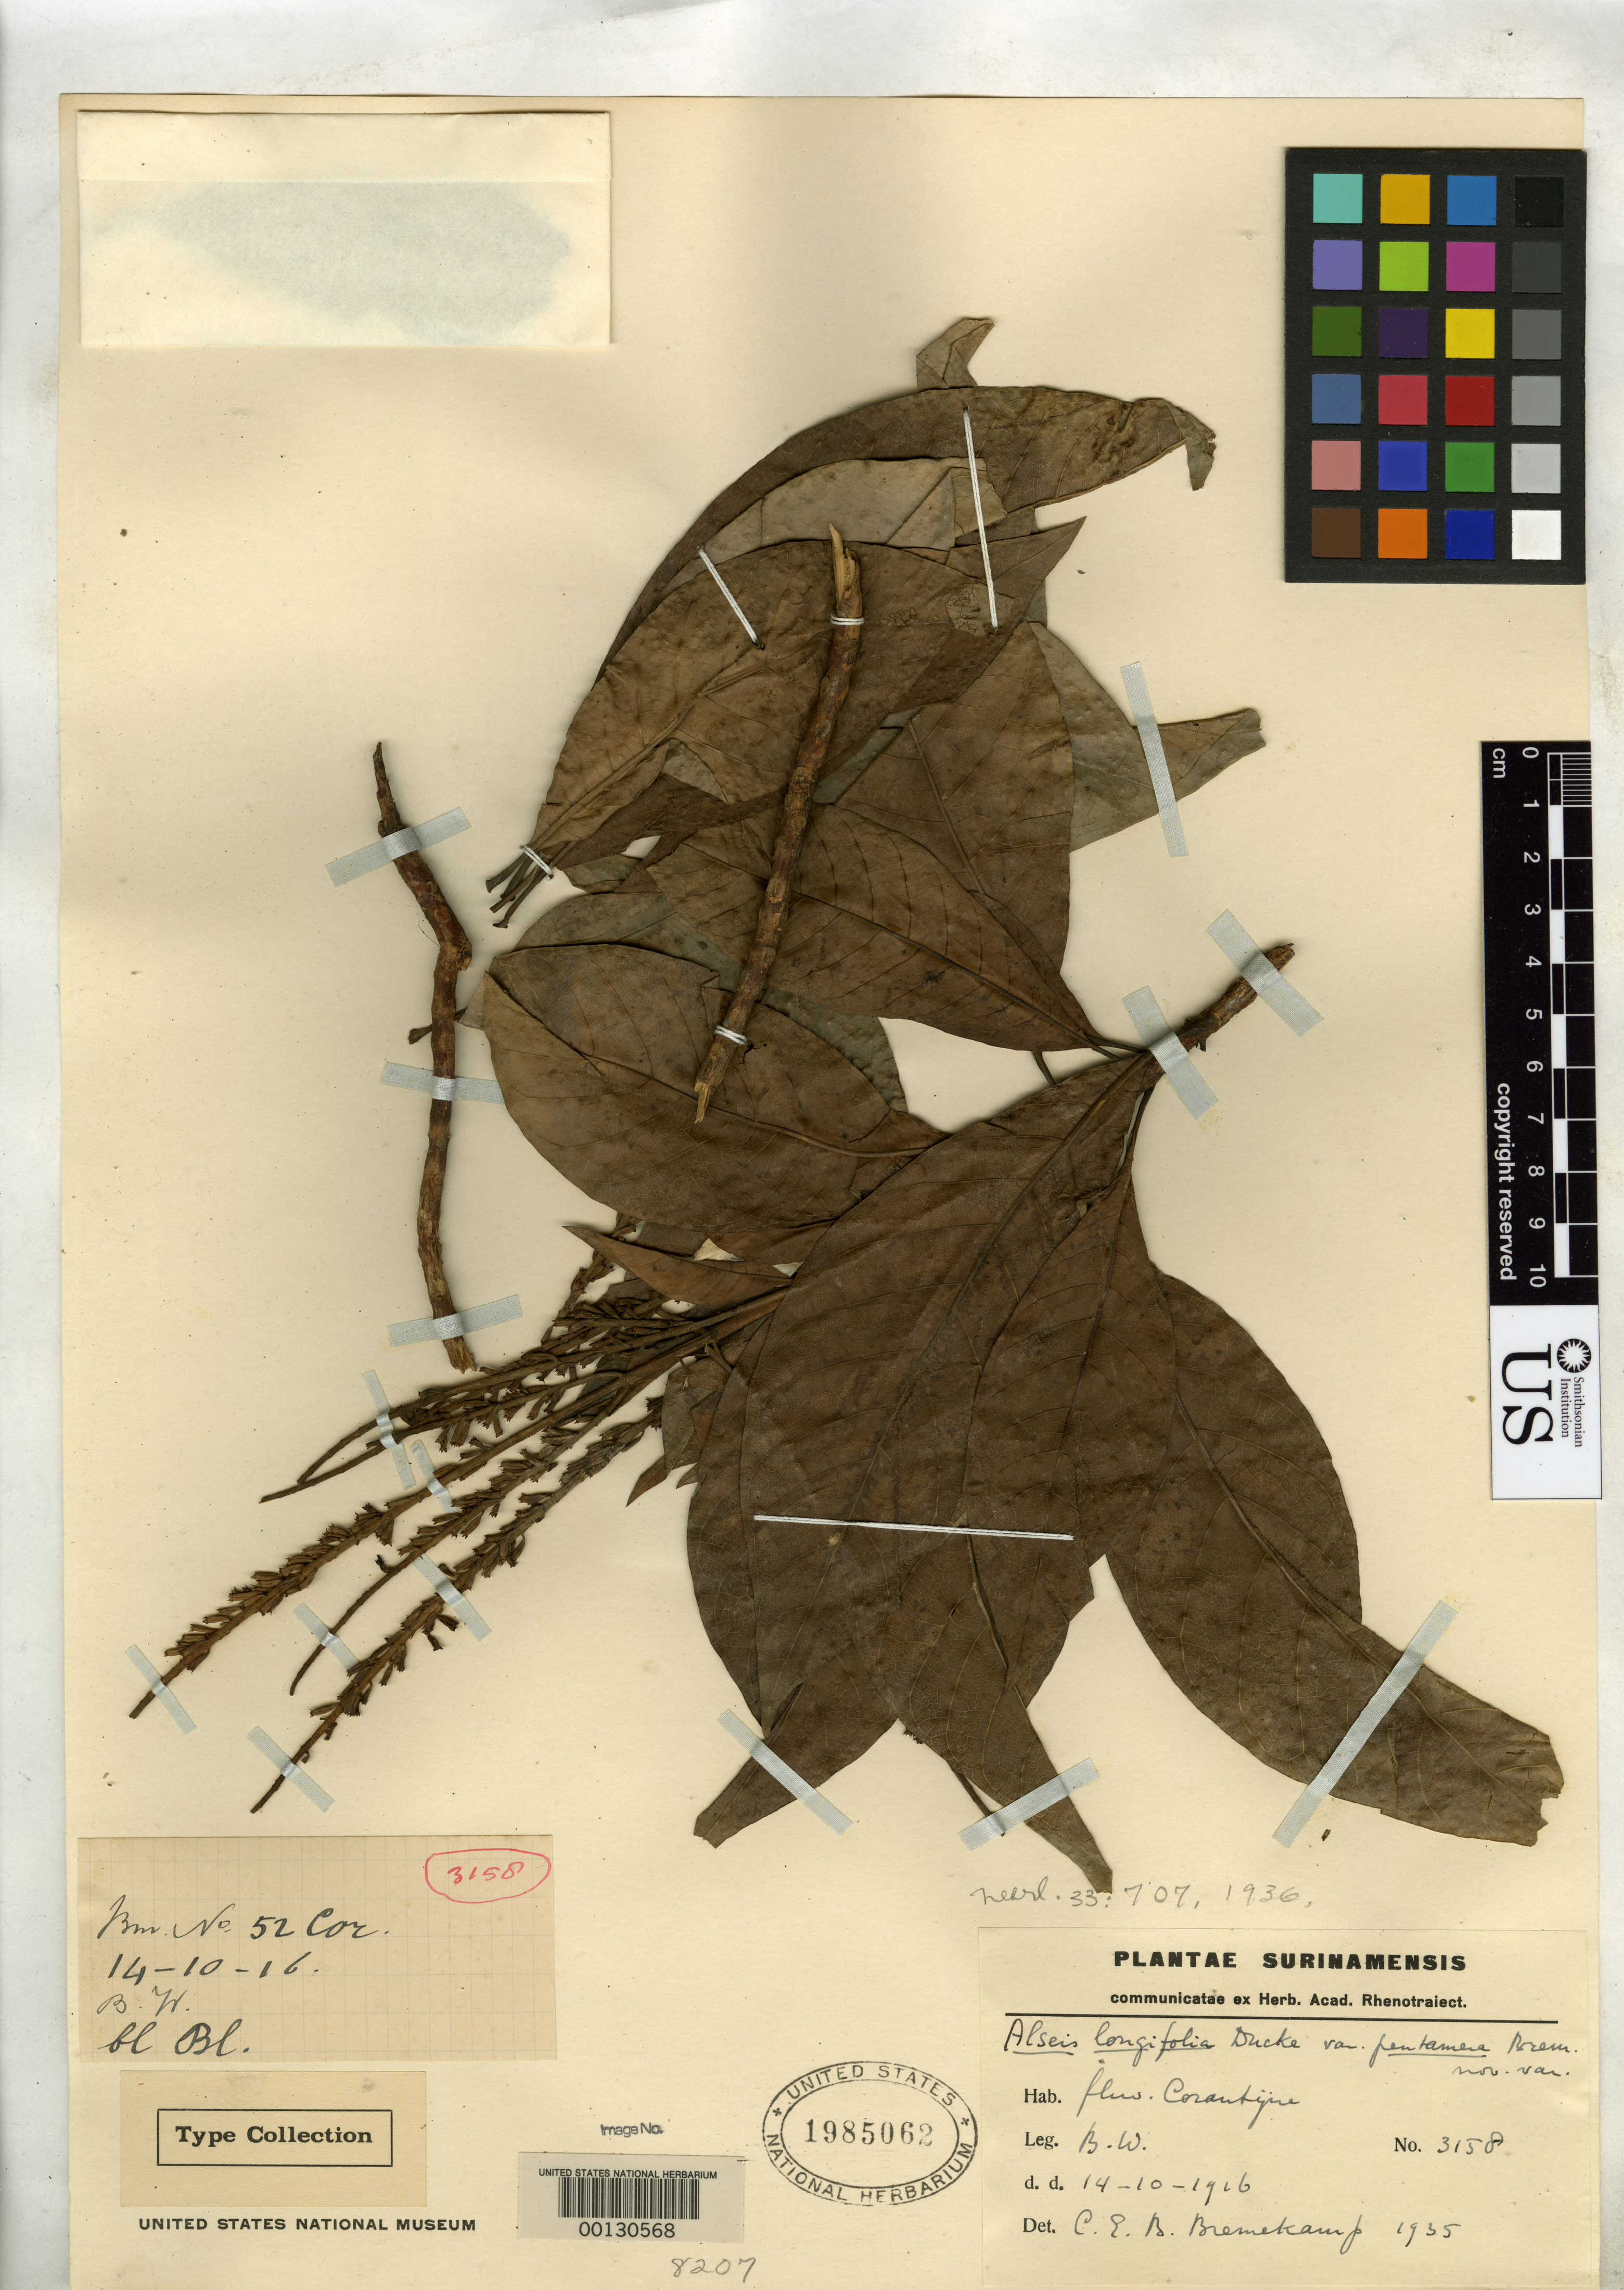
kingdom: Plantae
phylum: Tracheophyta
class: Magnoliopsida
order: Gentianales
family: Rubiaceae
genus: Alseis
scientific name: Alseis longifolia var. pentamera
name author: Bremek.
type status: Isotype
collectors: ex herb. B.W.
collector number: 3158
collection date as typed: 14 Oct 1916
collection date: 1916-10-14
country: Suriname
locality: Corantyne River.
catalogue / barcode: US 1985062